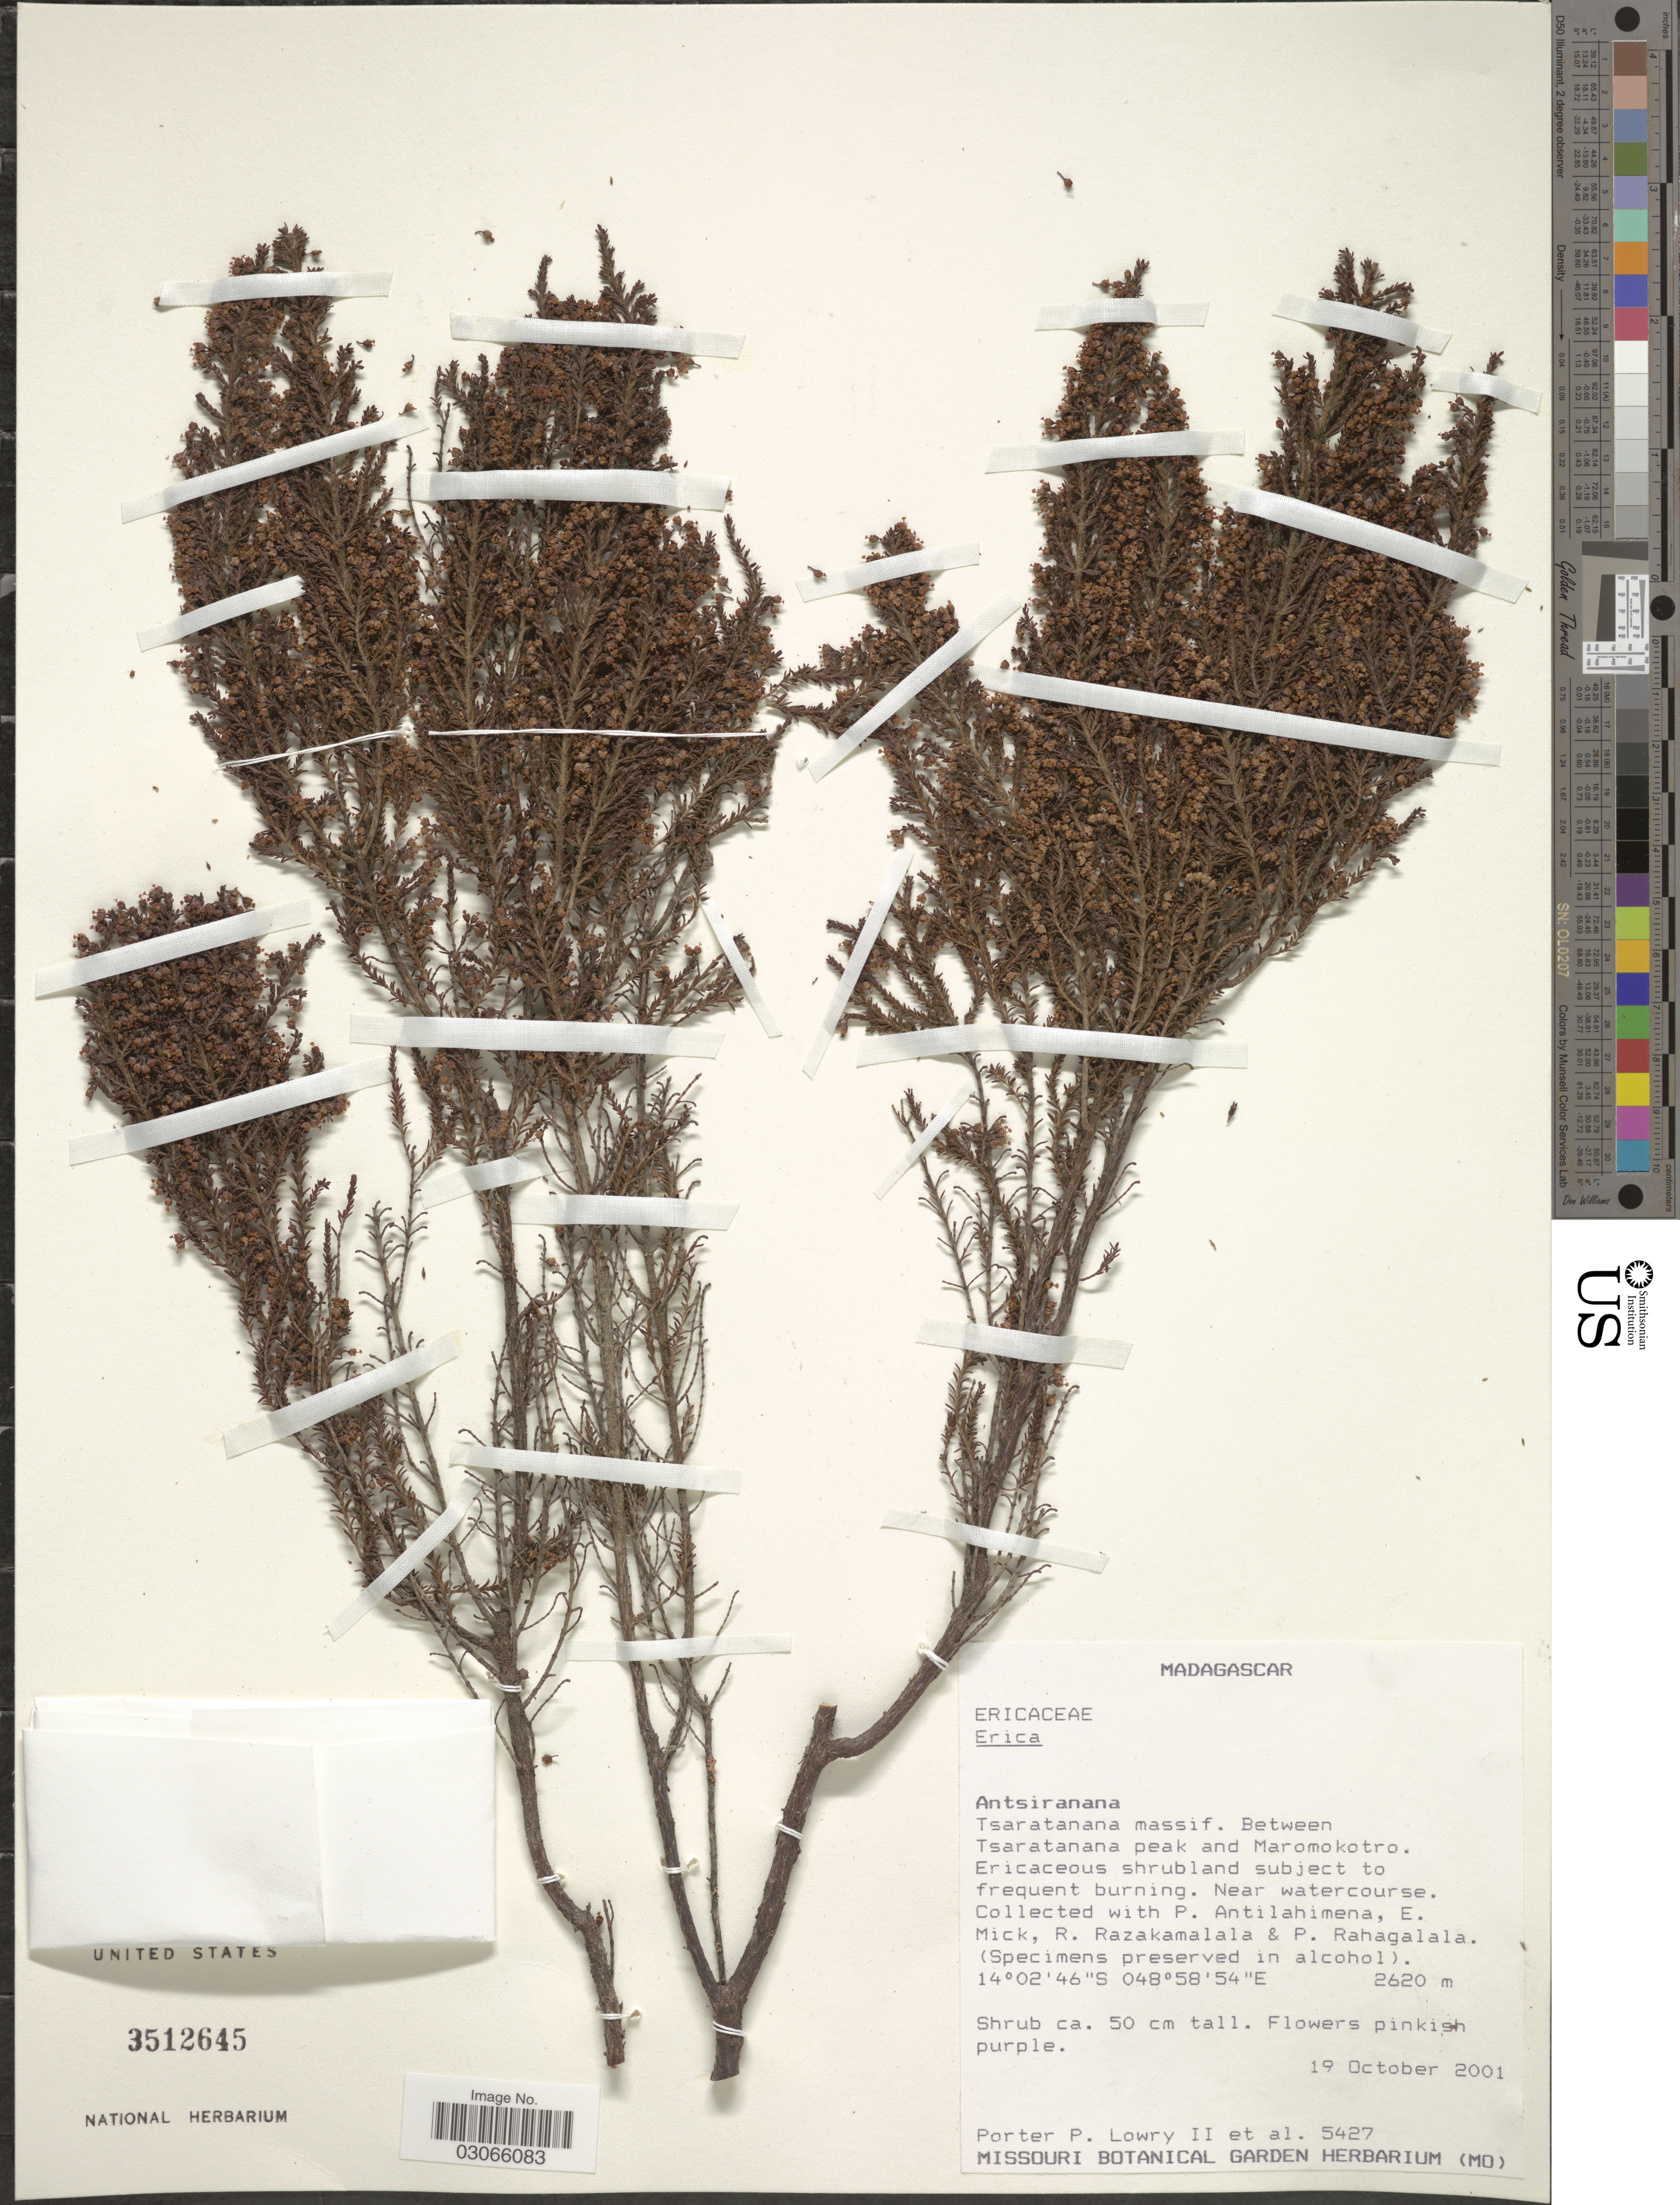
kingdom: Plantae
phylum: Tracheophyta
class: Magnoliopsida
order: Ericales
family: Ericaceae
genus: Erica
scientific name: Erica sp.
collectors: P. P. Lowry, P. Antilahimena, E. Mick, R. Razakamalala & P. Rahagalala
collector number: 5427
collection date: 2001-10-19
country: Madagascar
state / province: Diana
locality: Tsaratanana massif. Between Tsaratanana peak and Maromokotro.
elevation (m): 2620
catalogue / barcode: US 3512645